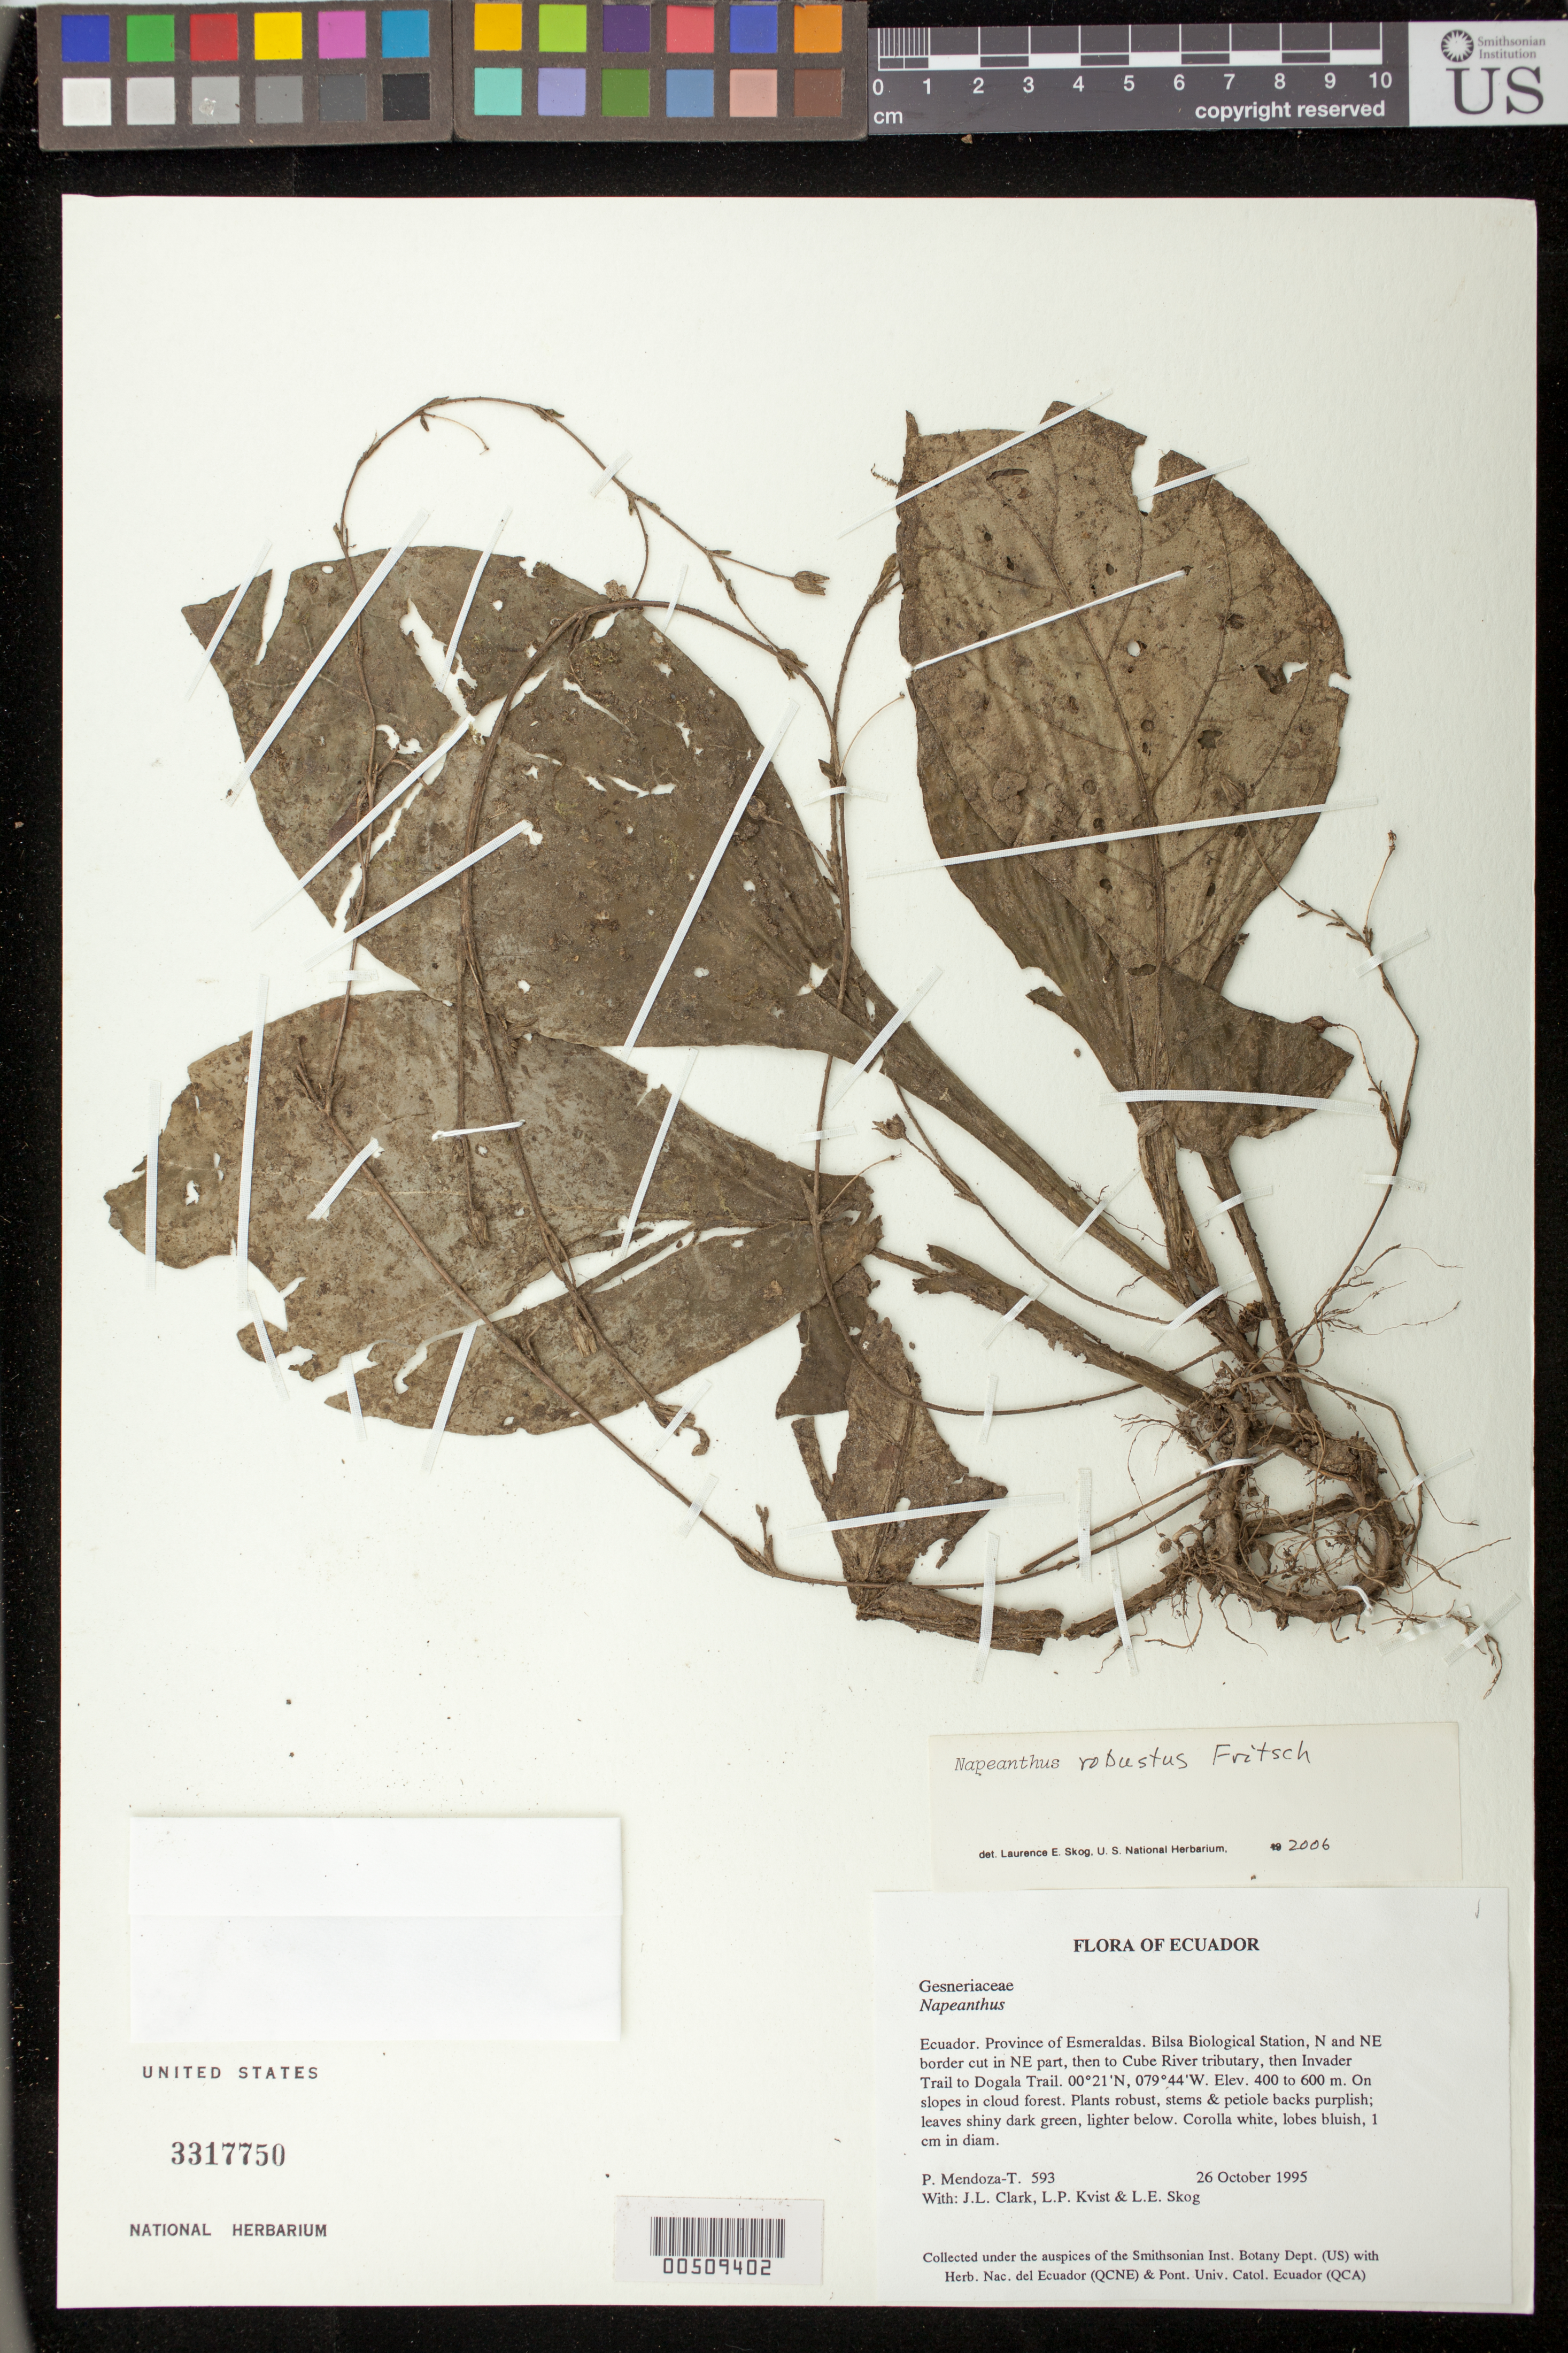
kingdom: Plantae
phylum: Tracheophyta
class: Magnoliopsida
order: Lamiales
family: Gesneriaceae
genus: Napeanthus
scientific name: Napeanthus robustus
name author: Fritsch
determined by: Skog, Laurence E.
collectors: P. Mendoza-T., J. L. Clark, L. P. Kvist & L. E. Skog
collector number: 593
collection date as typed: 26 Oct 1995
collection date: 1995-10-26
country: Ecuador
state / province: Esmeraldas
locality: Bilsa Biological Station, N and NE border cut in NE part, then to Cube River tributary, then Invader Trail to Dogala Trail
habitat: On slopes in cloud forest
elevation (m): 400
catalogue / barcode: US 3317750